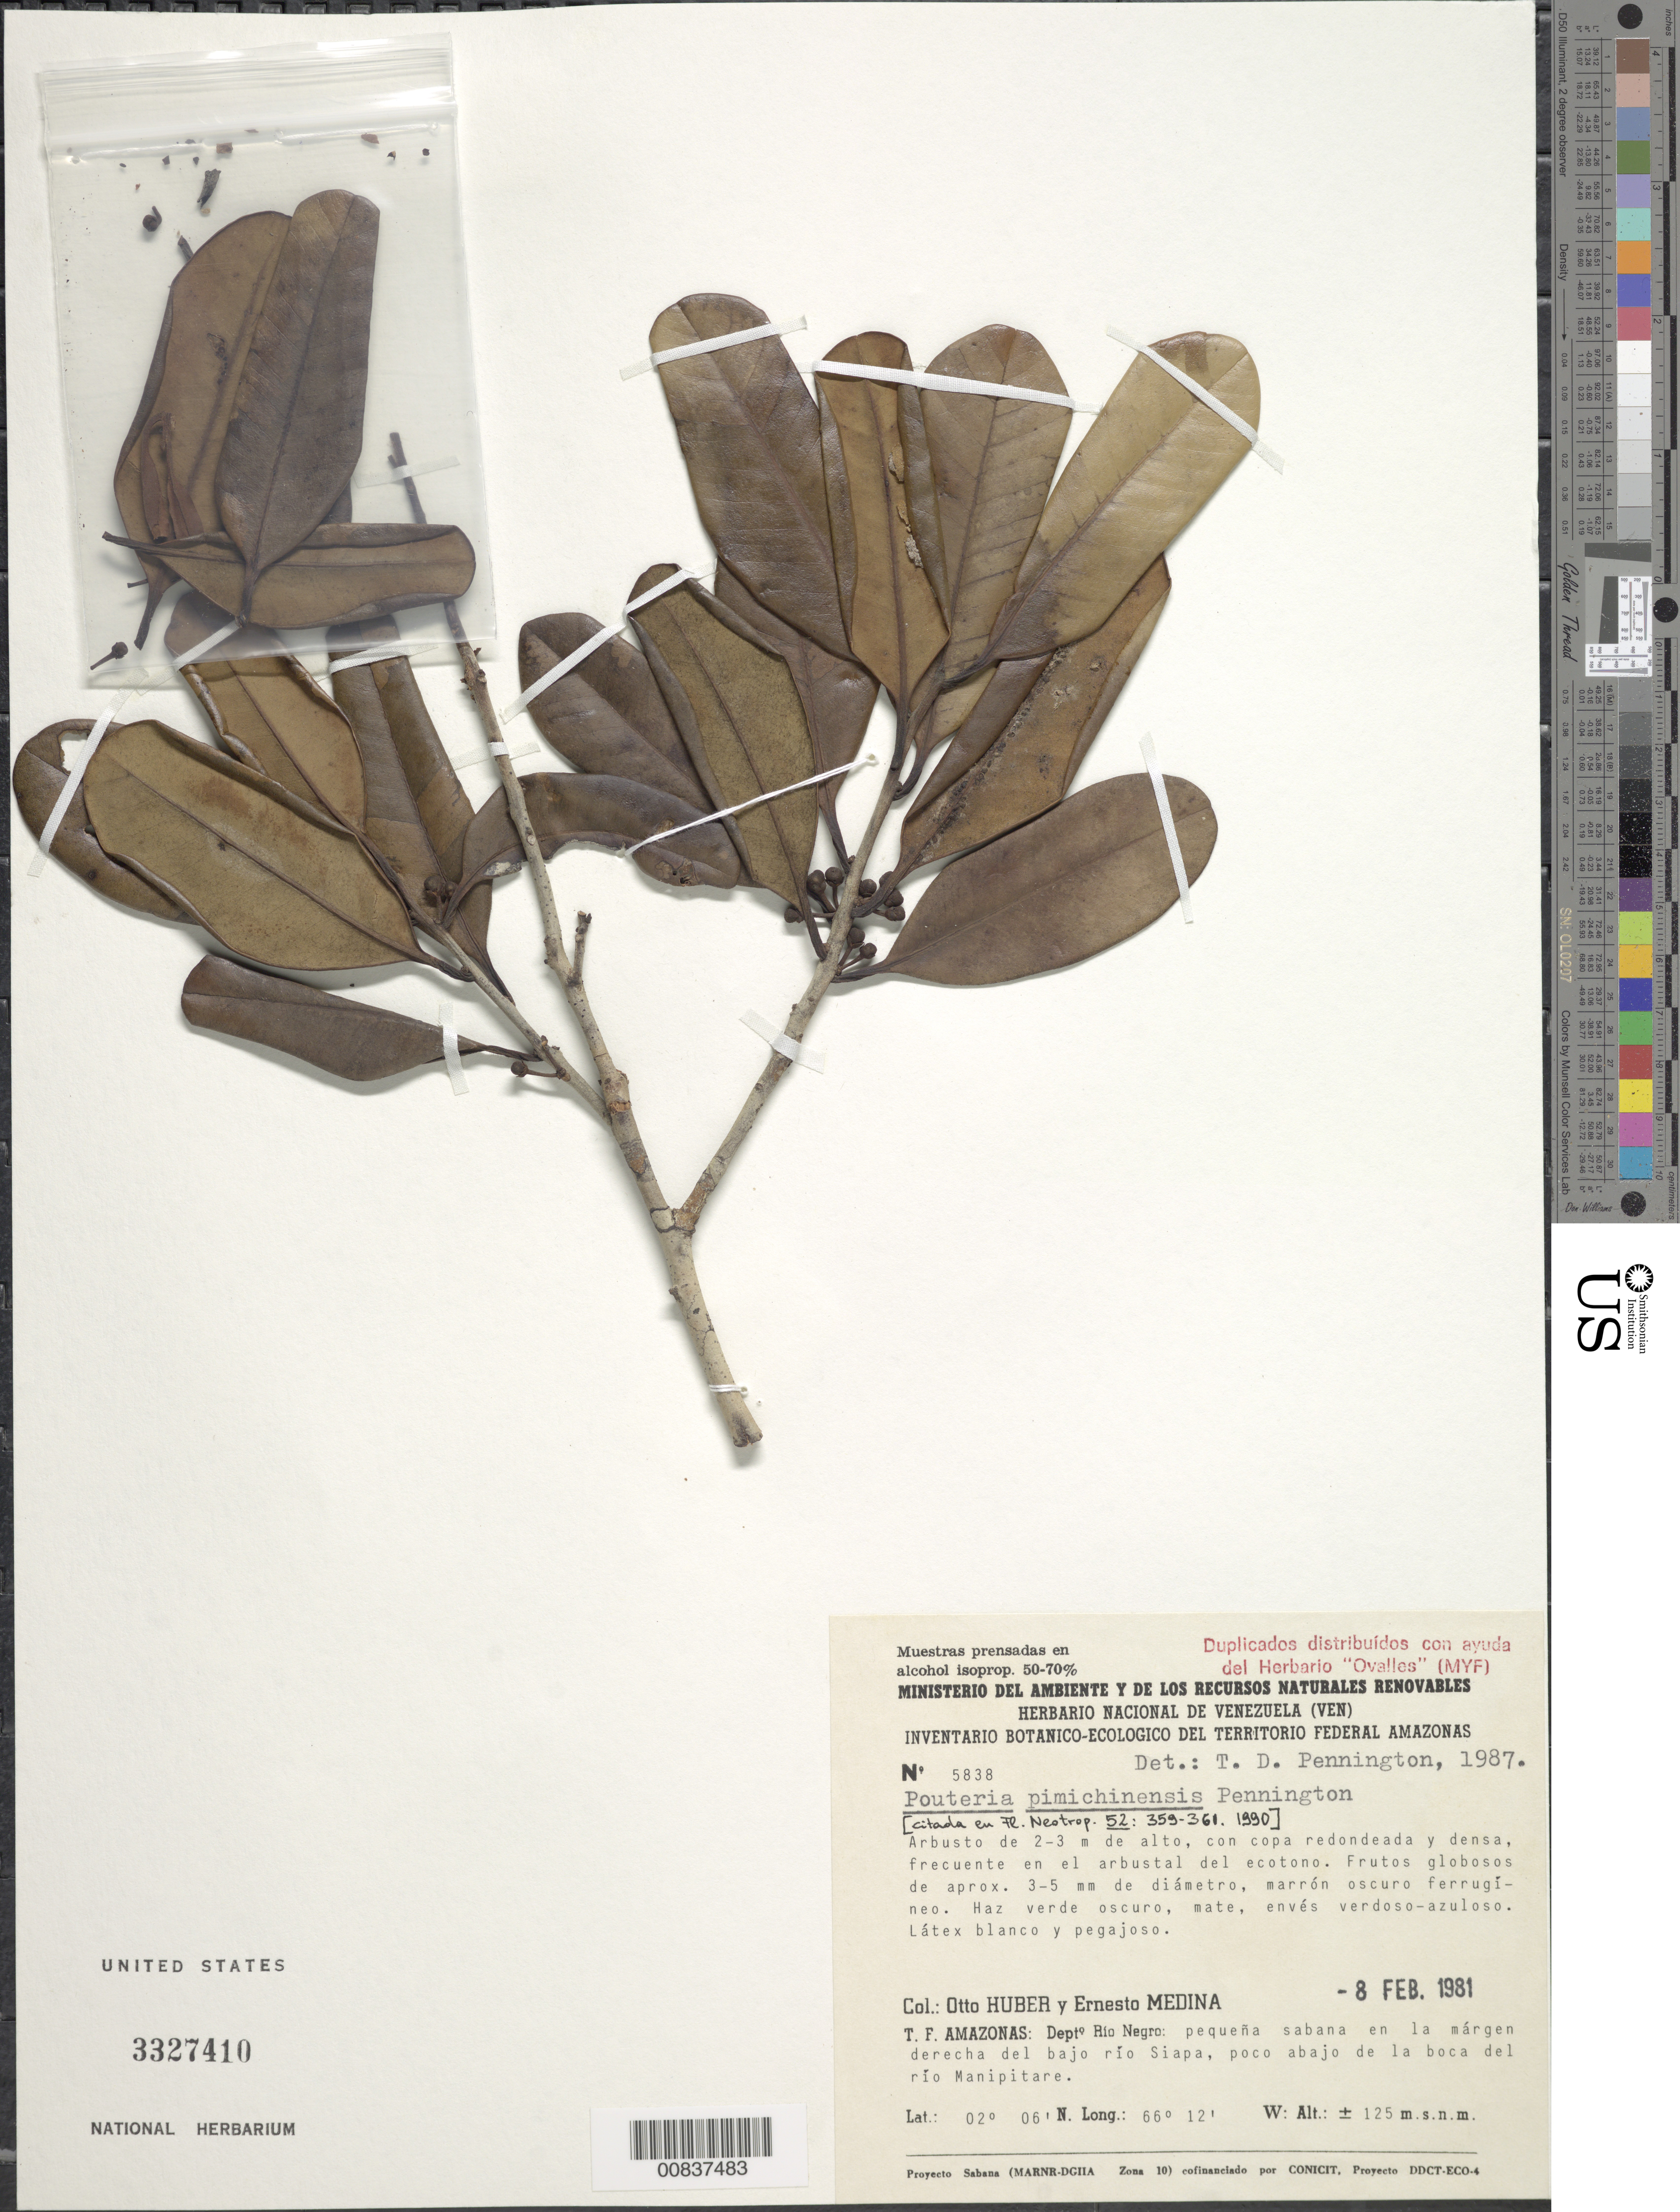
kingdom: Plantae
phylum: Tracheophyta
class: Magnoliopsida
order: Ericales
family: Sapotaceae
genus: Pouteria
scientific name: Pouteria pimichinensis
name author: T.D. Penn.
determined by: Pennington, T. D., (K)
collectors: O. Huber & E. Medina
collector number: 5838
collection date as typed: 8-Feb-81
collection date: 1981-02-08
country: Venezuela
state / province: Amazonas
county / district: Río Negro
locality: Bajo Río Siapa, poco abajo de la boca del Río Manipitare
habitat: Pequena sabana en la margen del bajo; en el arbustal del ecotono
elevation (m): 125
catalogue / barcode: US 3327410